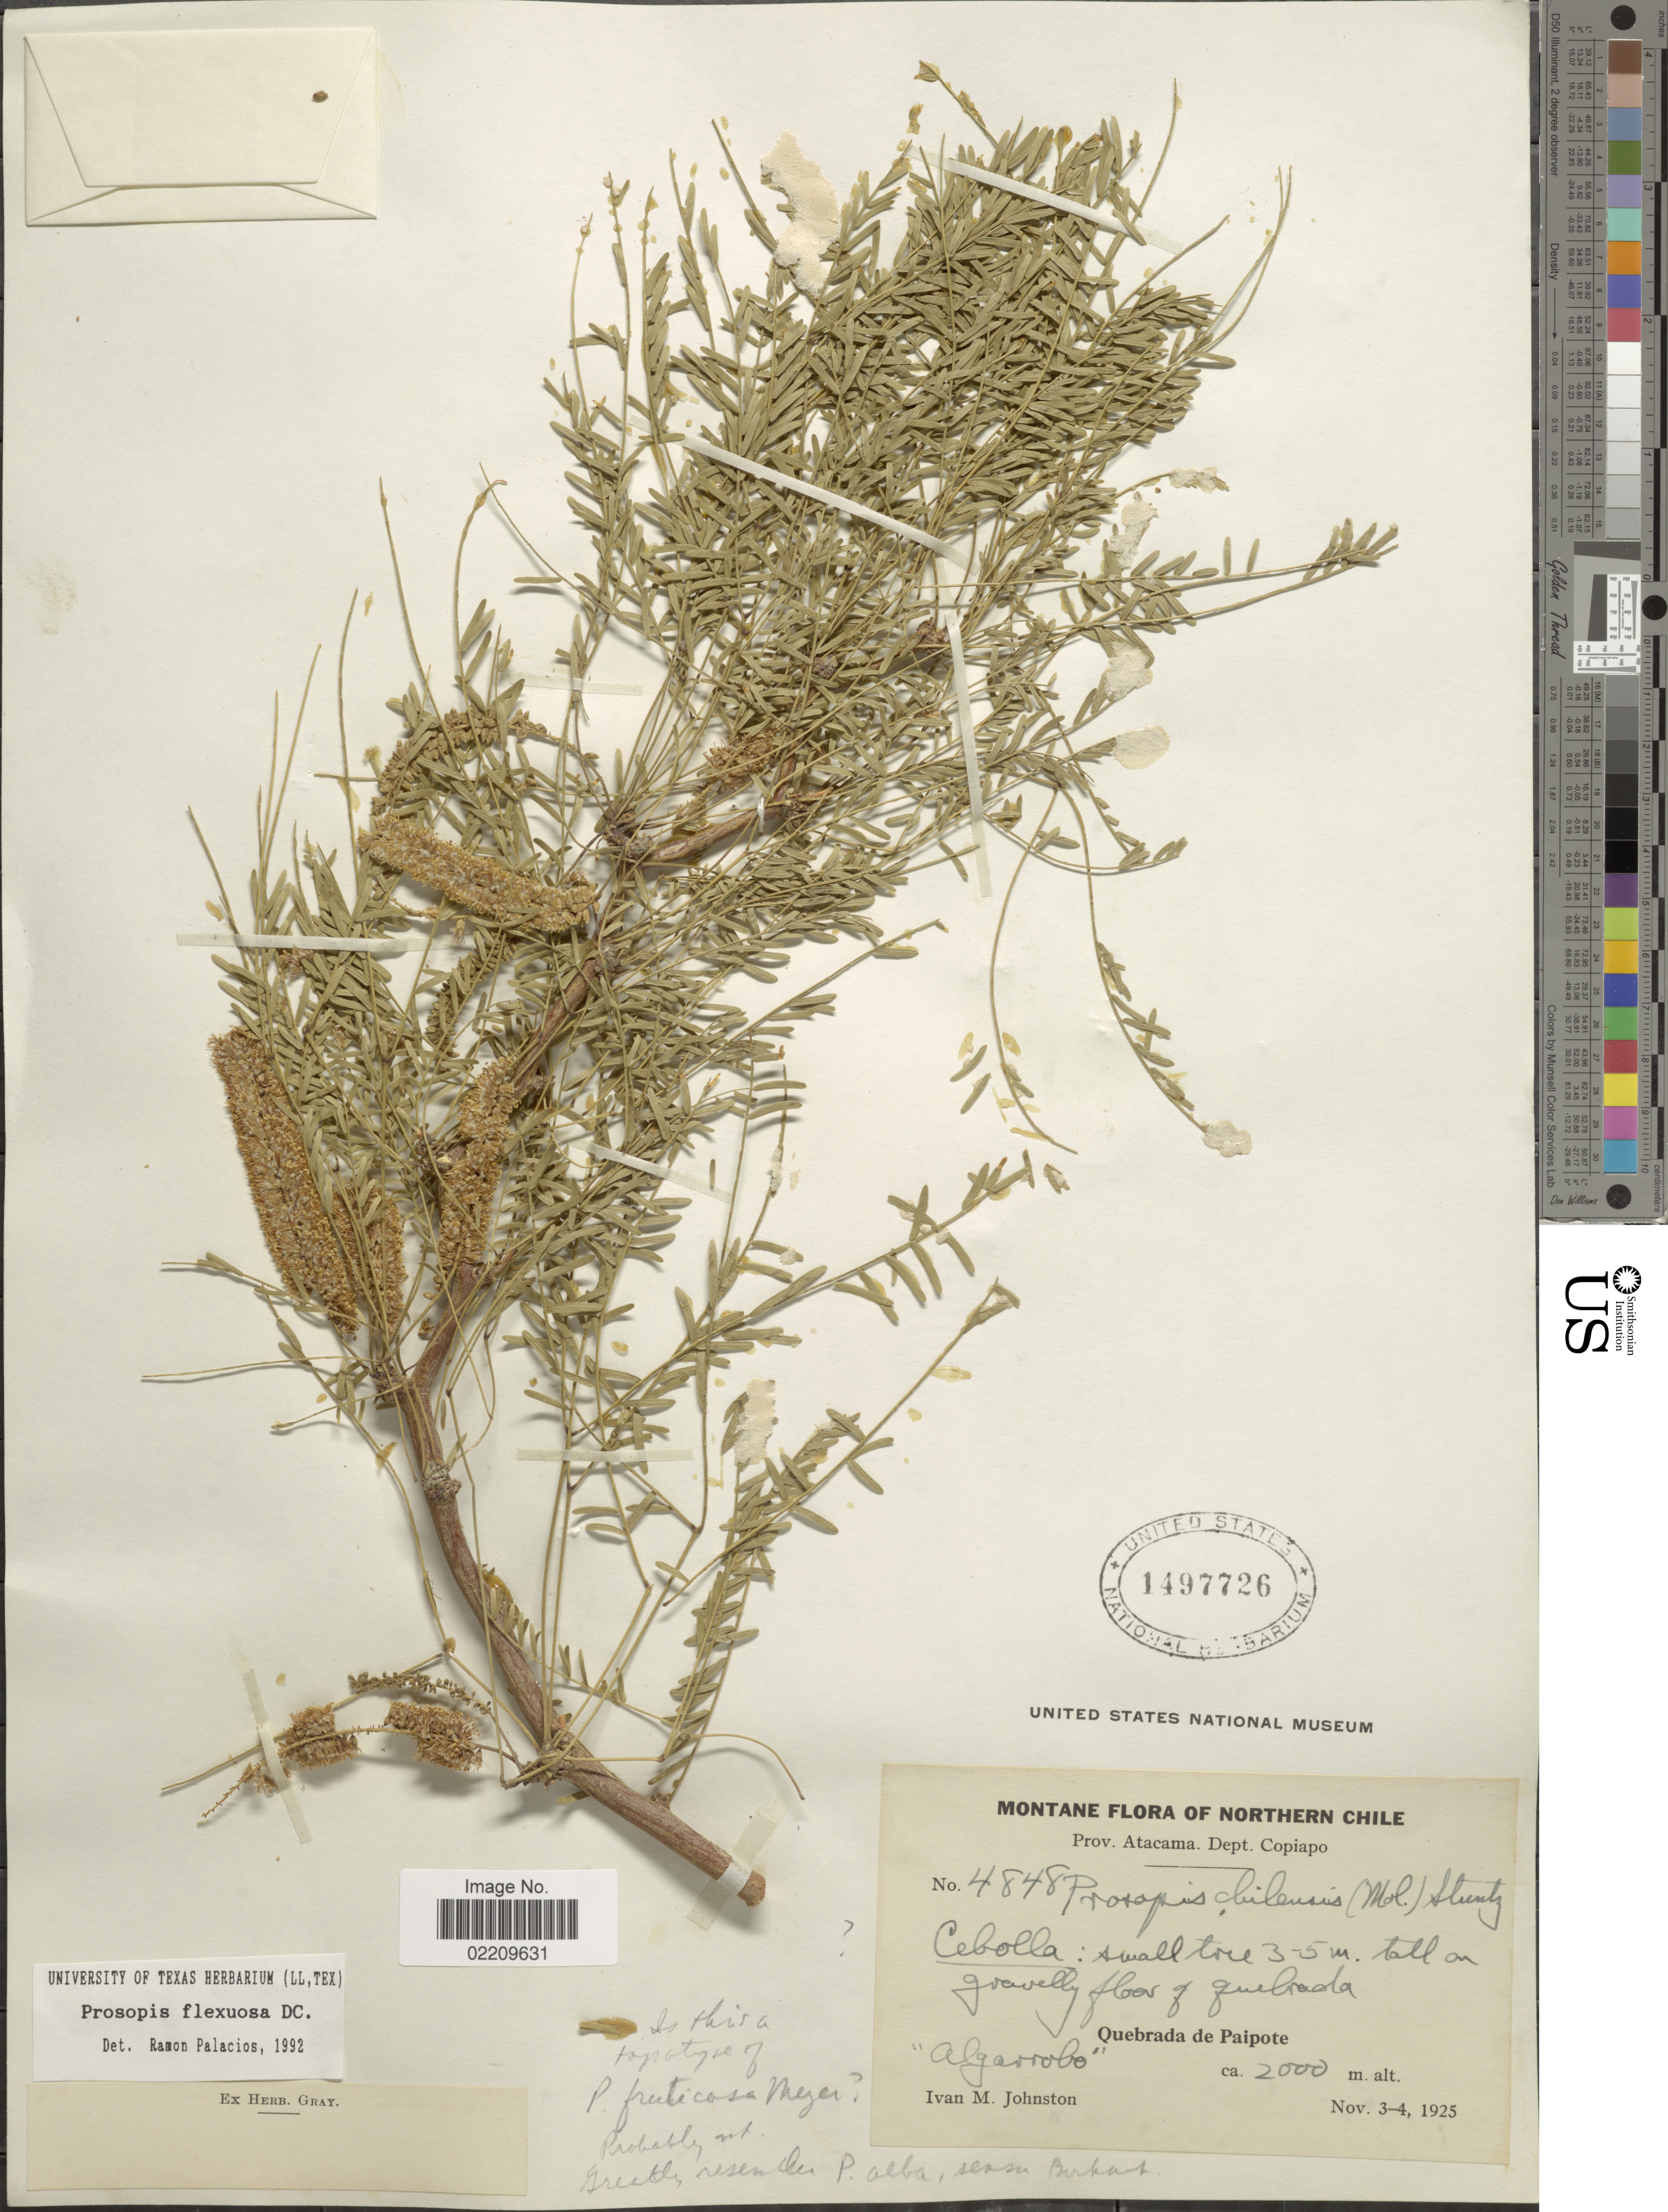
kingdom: Plantae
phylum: Tracheophyta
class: Magnoliopsida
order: Fabales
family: Fabaceae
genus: Neltuma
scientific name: Neltuma flexuosa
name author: (DC.) C. E. Hughes & G.P. Lewis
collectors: I.M. Johnston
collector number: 4848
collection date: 1925-11-03/1925-11-04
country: Chile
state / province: Atacama (III)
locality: Northern Chike. Prov. Atacama. Dep. Copiapo. Cebolla. On gravelly floor of Quebrada. Quebrada de Paipote.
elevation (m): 2000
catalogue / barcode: US 1497726